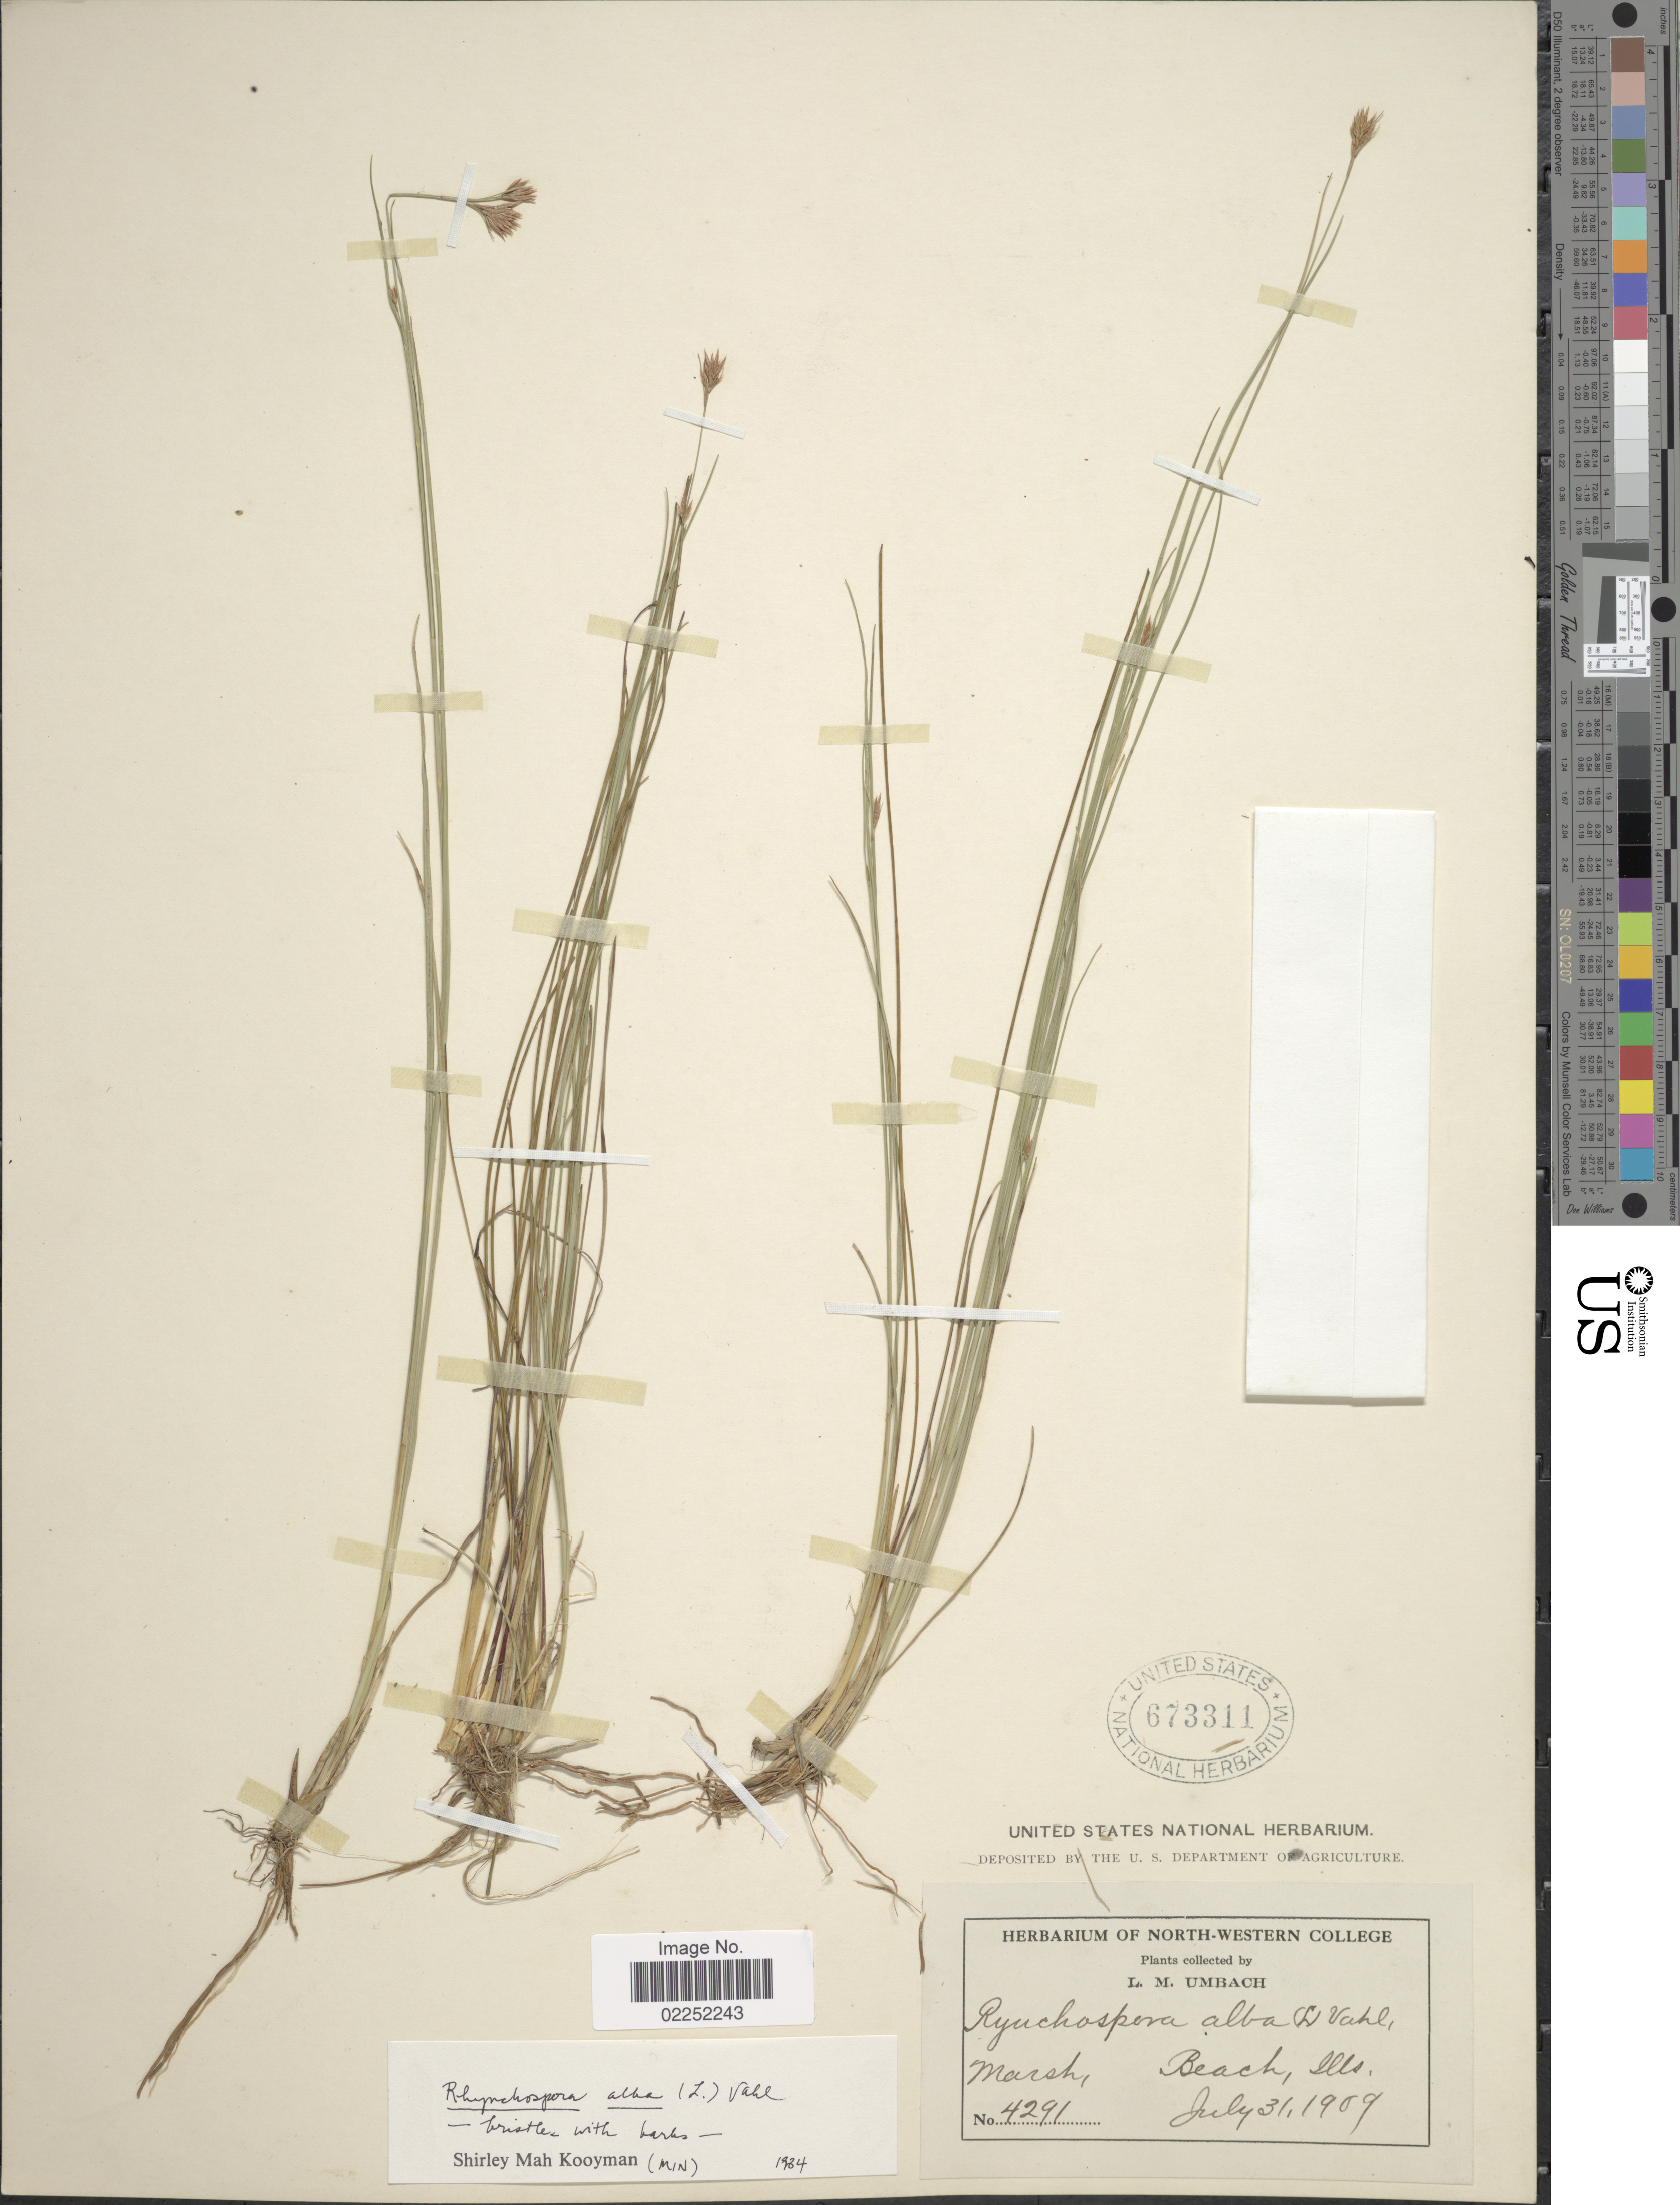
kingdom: Plantae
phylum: Tracheophyta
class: Liliopsida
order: Poales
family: Cyperaceae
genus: Rhynchospora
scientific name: Rhynchospora alba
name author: (L.) Vahl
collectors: L. M. Umbach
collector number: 4291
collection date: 1909-07-31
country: United States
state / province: Illinois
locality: Marsh, Beach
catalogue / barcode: US 673311